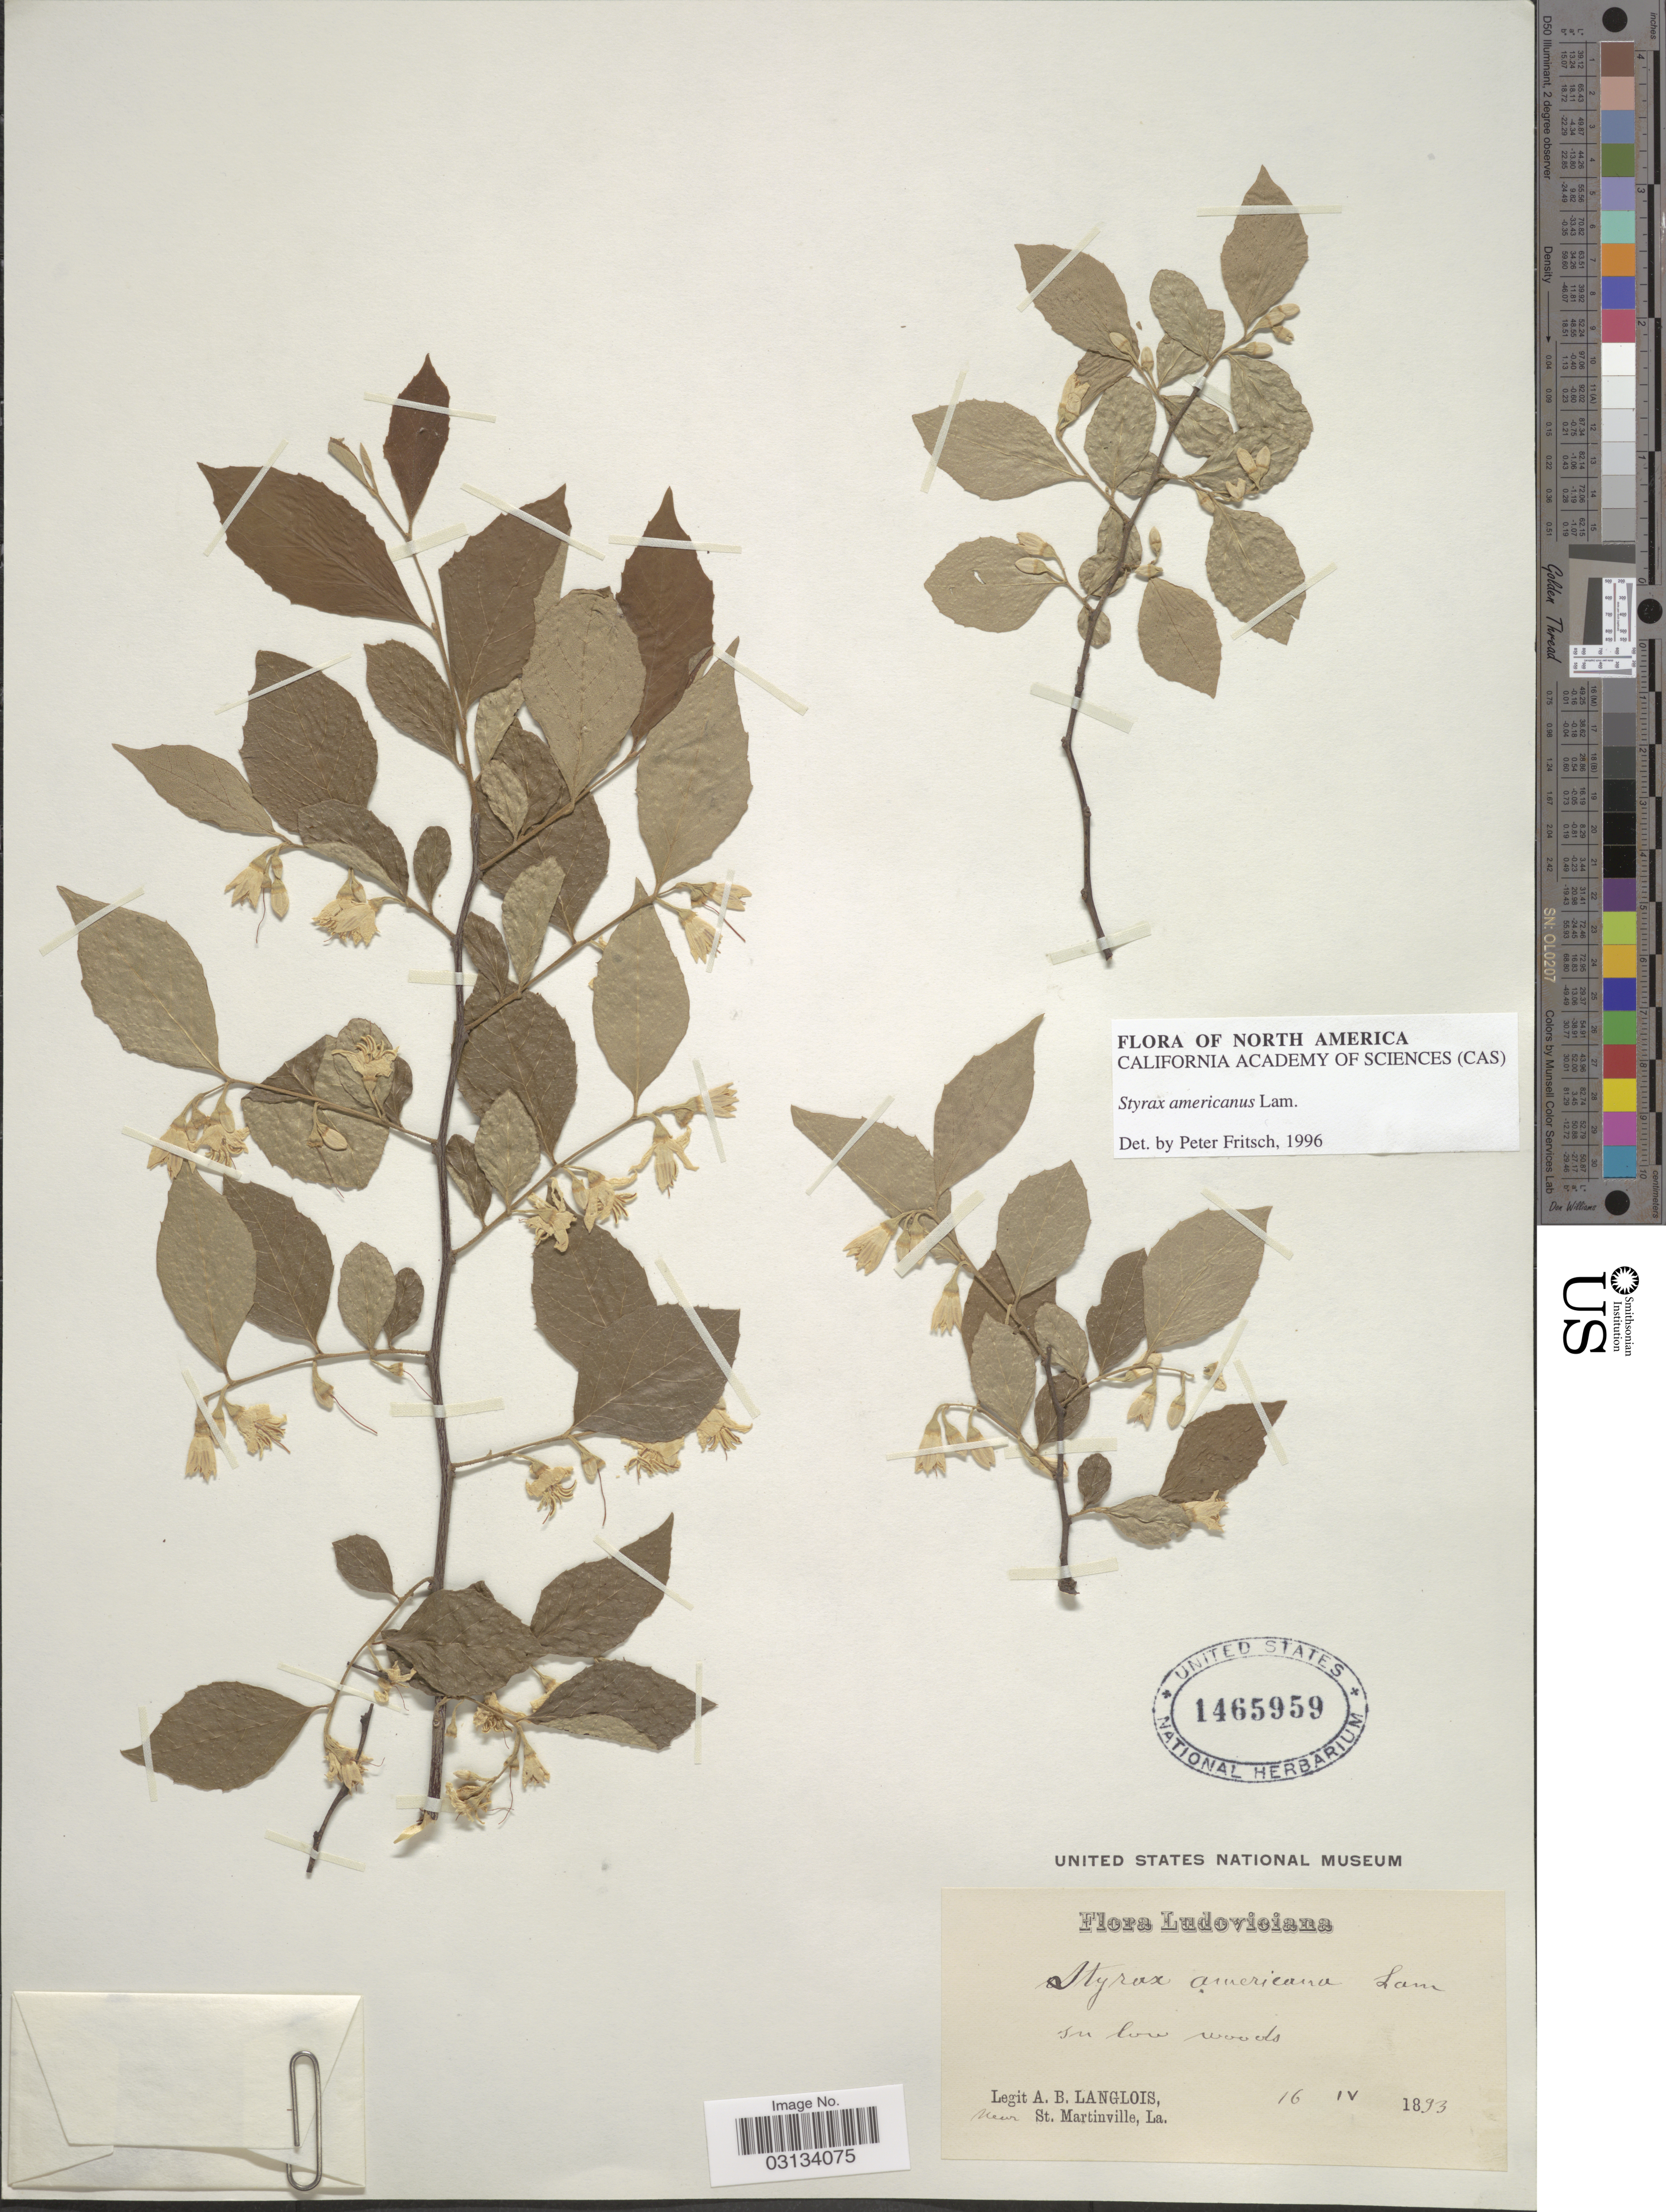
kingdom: Plantae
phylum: Tracheophyta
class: Magnoliopsida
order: Ericales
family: Styracaceae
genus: Styrax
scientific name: Styrax americanus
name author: Lam.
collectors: A. Langlois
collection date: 1893-04-16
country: United States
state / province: Louisiana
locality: Near St. Martinville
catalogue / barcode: US 1465959